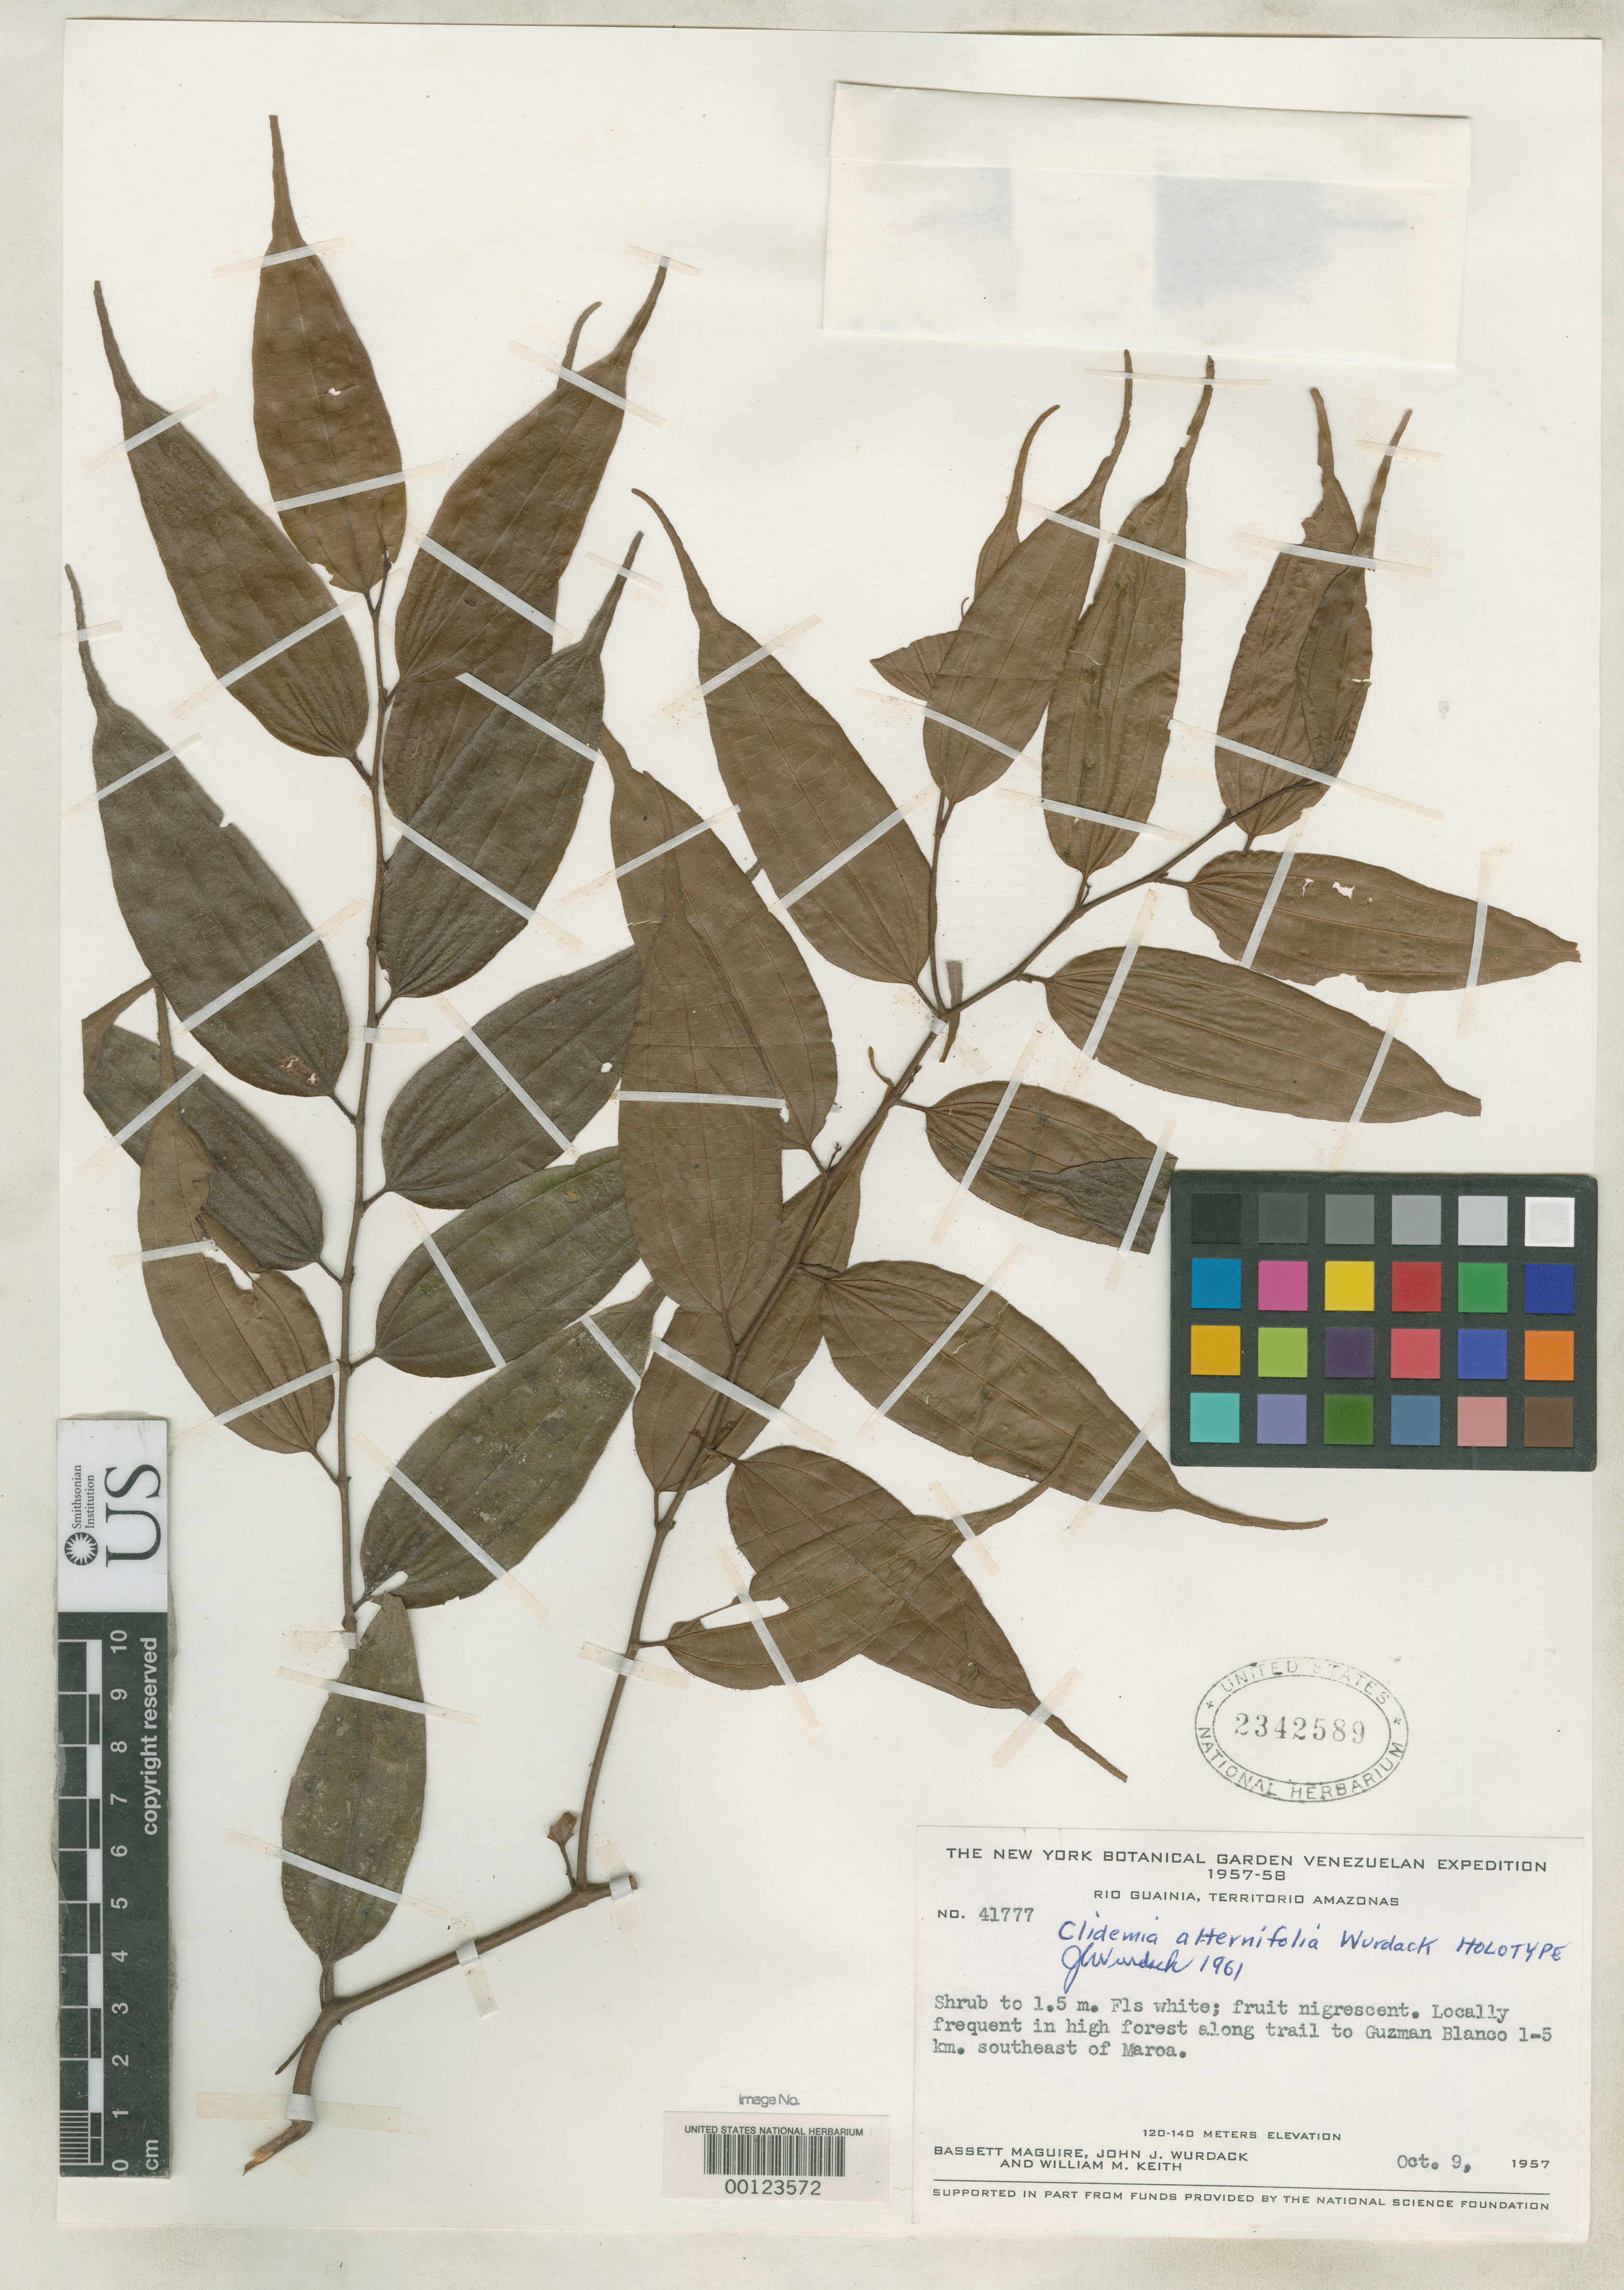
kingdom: Plantae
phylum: Tracheophyta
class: Magnoliopsida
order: Myrtales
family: Melastomataceae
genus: Clidemia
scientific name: Clidemia alternifolia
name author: Wurdack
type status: Holotype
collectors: B. Maguire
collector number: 41777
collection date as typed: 09 Oct 1957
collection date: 1957-10-09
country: Venezuela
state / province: Amazonas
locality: Maros.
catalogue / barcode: US 2342589